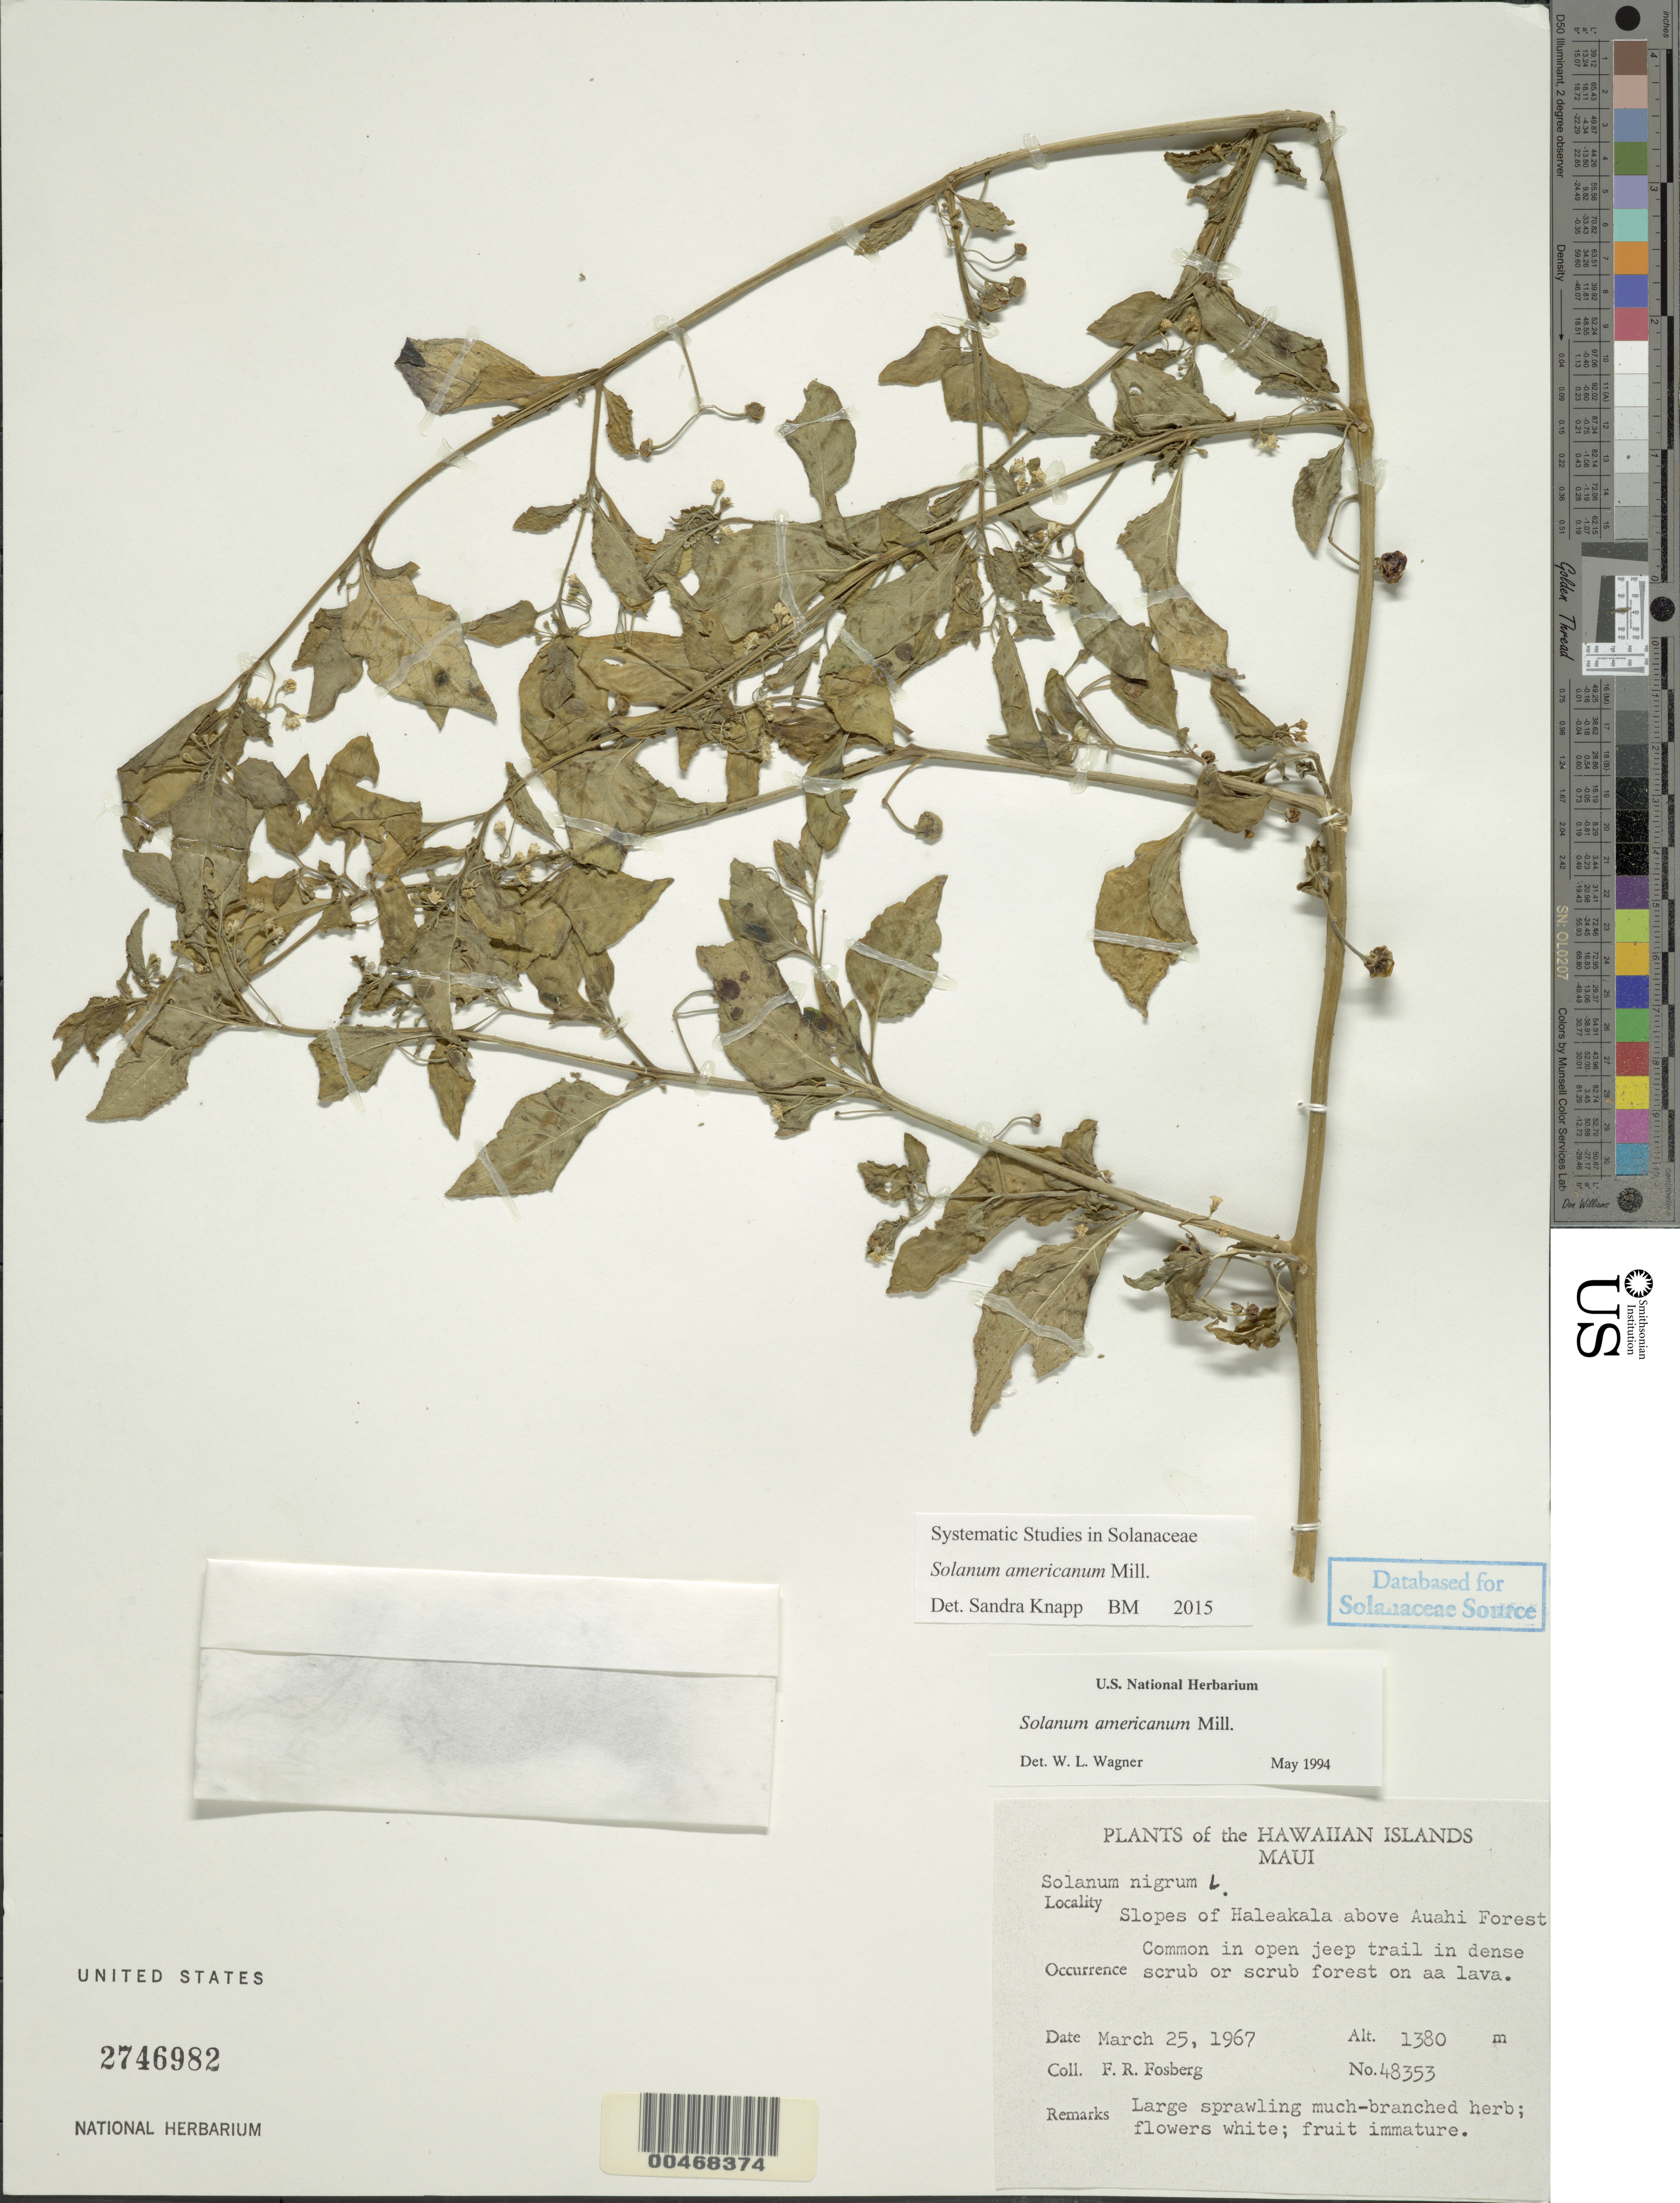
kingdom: Plantae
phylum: Tracheophyta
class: Magnoliopsida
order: Solanales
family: Solanaceae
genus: Solanum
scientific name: Solanum americanum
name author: Mill.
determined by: Wagner, W. L., (BOT), Smithsonian Institution - National Museum of Natural History (UNITED STATES)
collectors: F. R. Fosberg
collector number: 48353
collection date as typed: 25 Mar 1967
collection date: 1967-03-25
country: United States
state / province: Hawaii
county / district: Maui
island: Maui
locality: Slopes of Haleakala above Auahi forest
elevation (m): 1380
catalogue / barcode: US 2746982